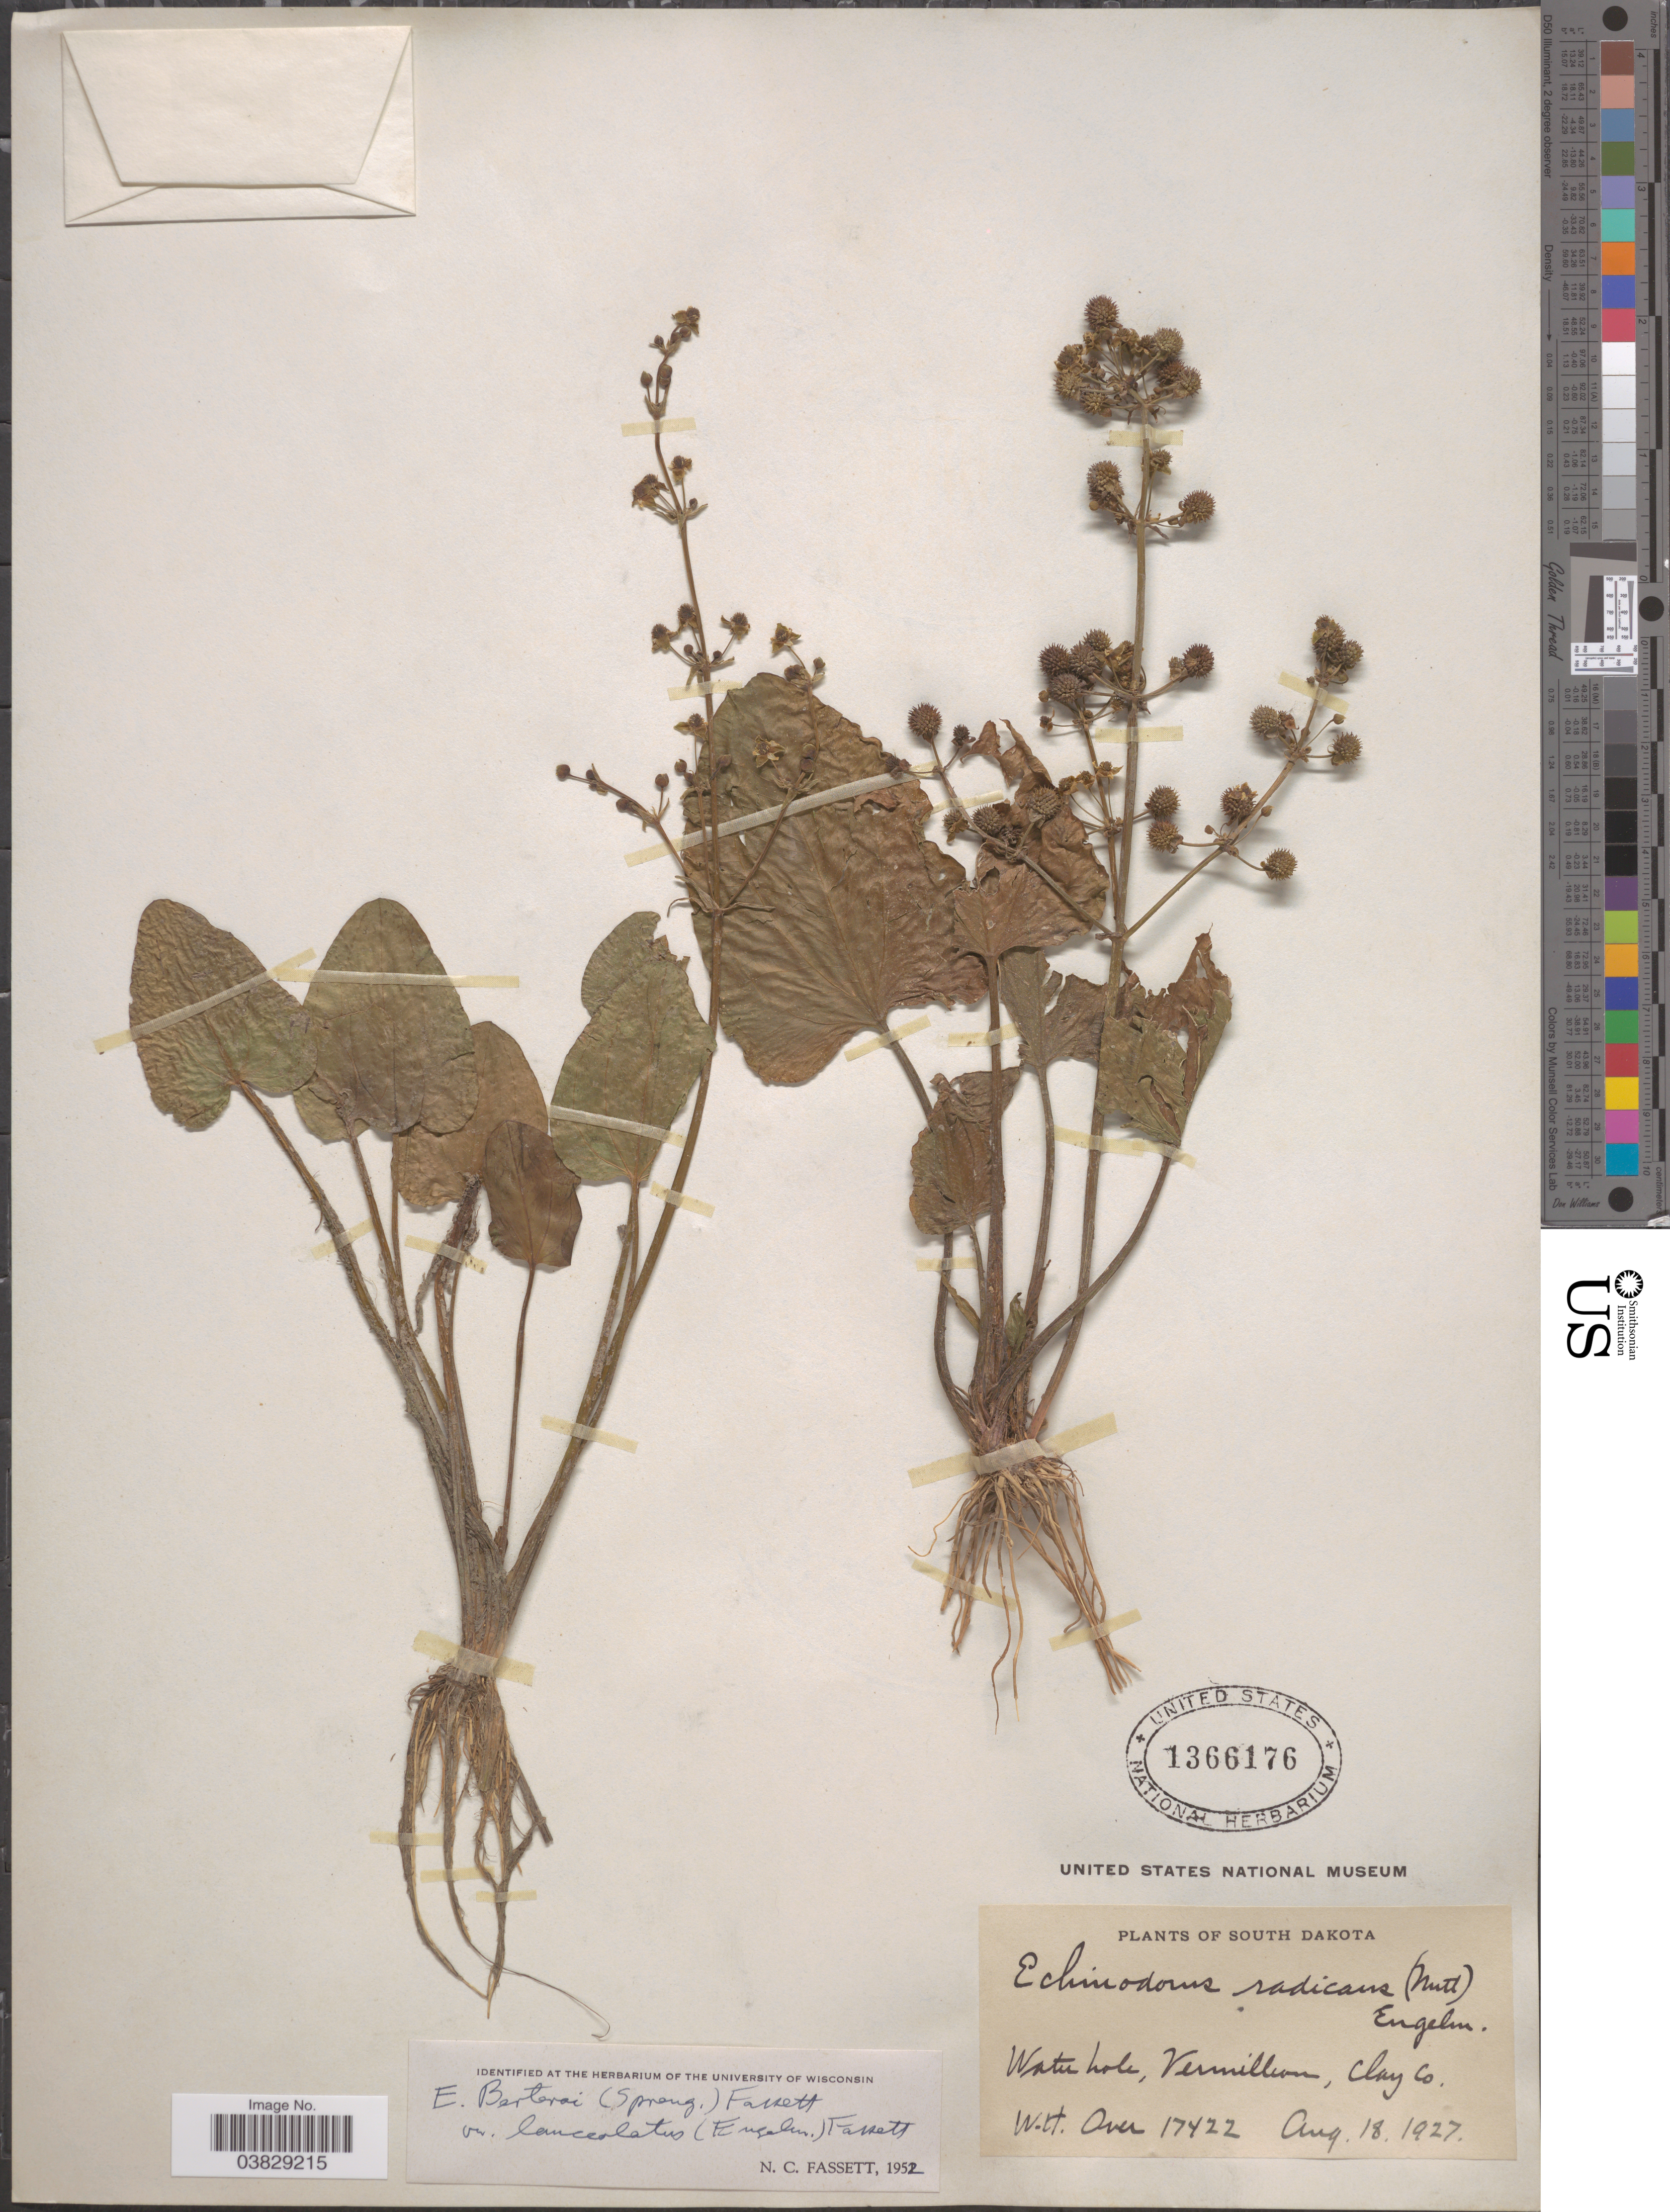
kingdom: Plantae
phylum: Tracheophyta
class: Liliopsida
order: Alismatales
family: Alismataceae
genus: Echinodorus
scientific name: Echinodorus berteroi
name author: (Spreng.) Fassett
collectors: W. Over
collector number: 17422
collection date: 1927-08-18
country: United States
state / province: South Dakota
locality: Water hole, Vermillion, Clay Co.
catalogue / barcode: US 1366176